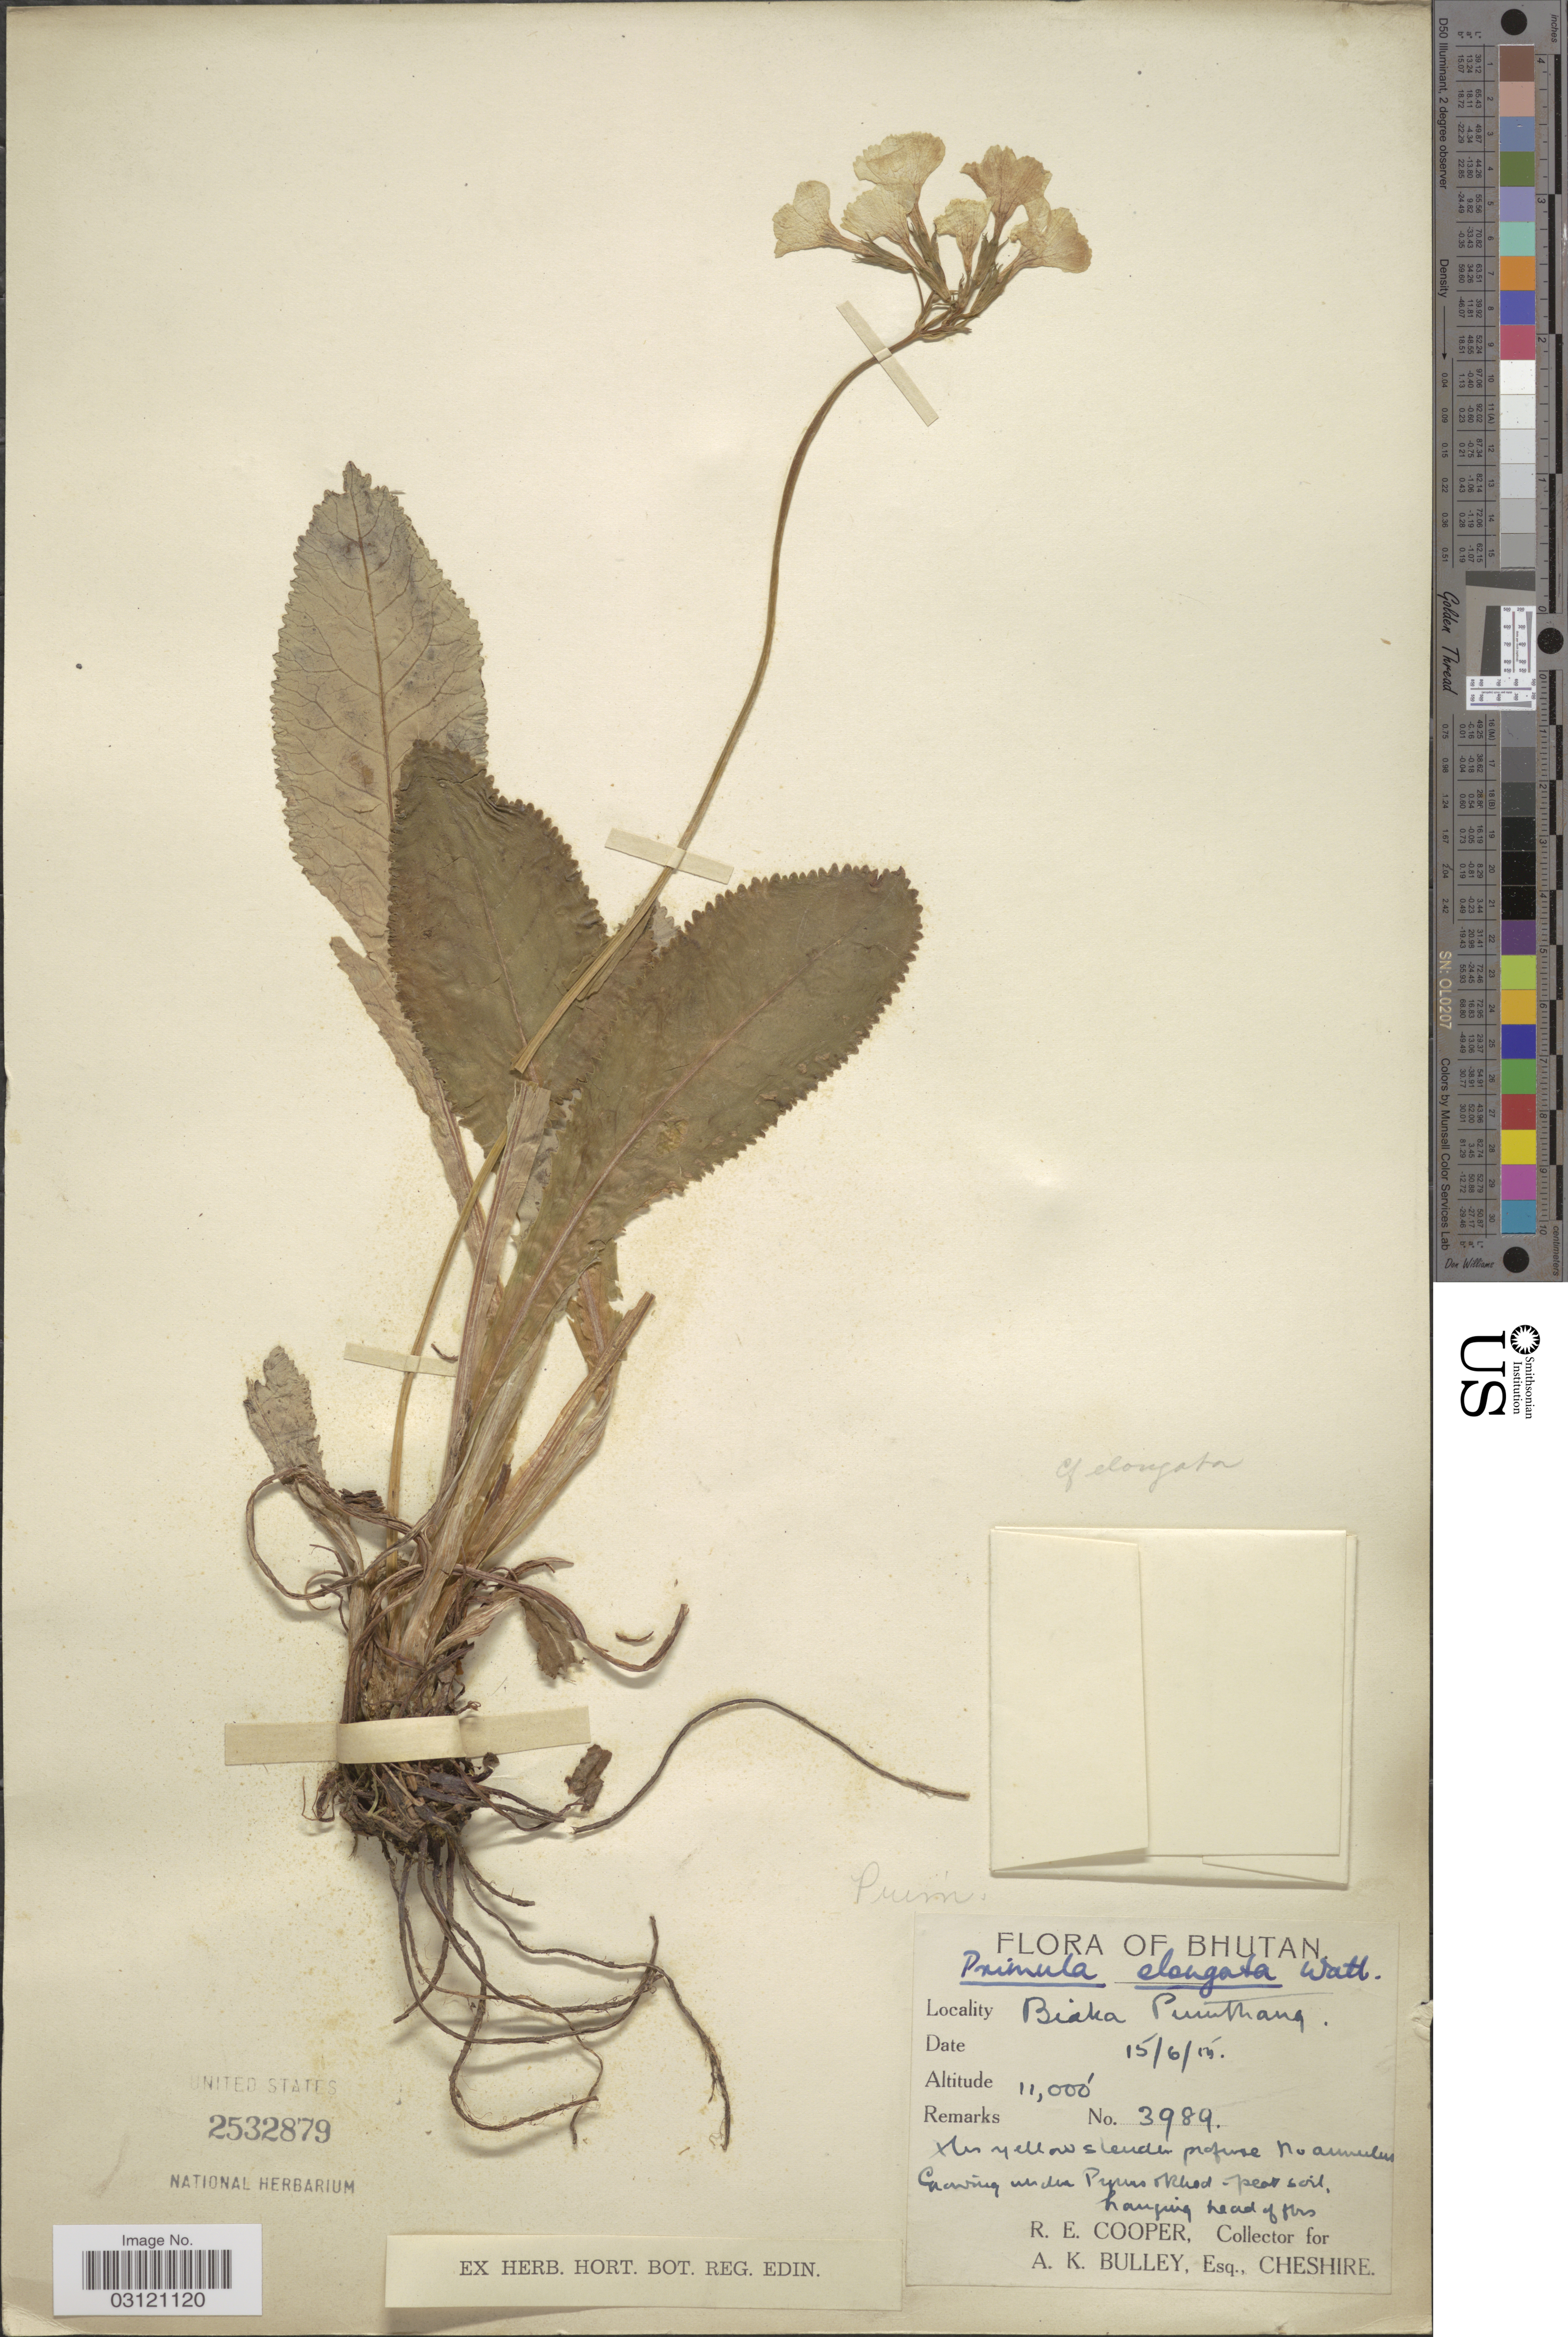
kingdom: Plantae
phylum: Tracheophyta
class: Magnoliopsida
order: Ericales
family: Primulaceae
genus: Primula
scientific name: Primula elongata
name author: Watt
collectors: R. E. Cooper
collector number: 3989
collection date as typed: Transcribed d/m/y: 15/6/15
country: Bhutan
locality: Biaka Pumthang.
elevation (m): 3353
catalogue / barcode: US 2532879